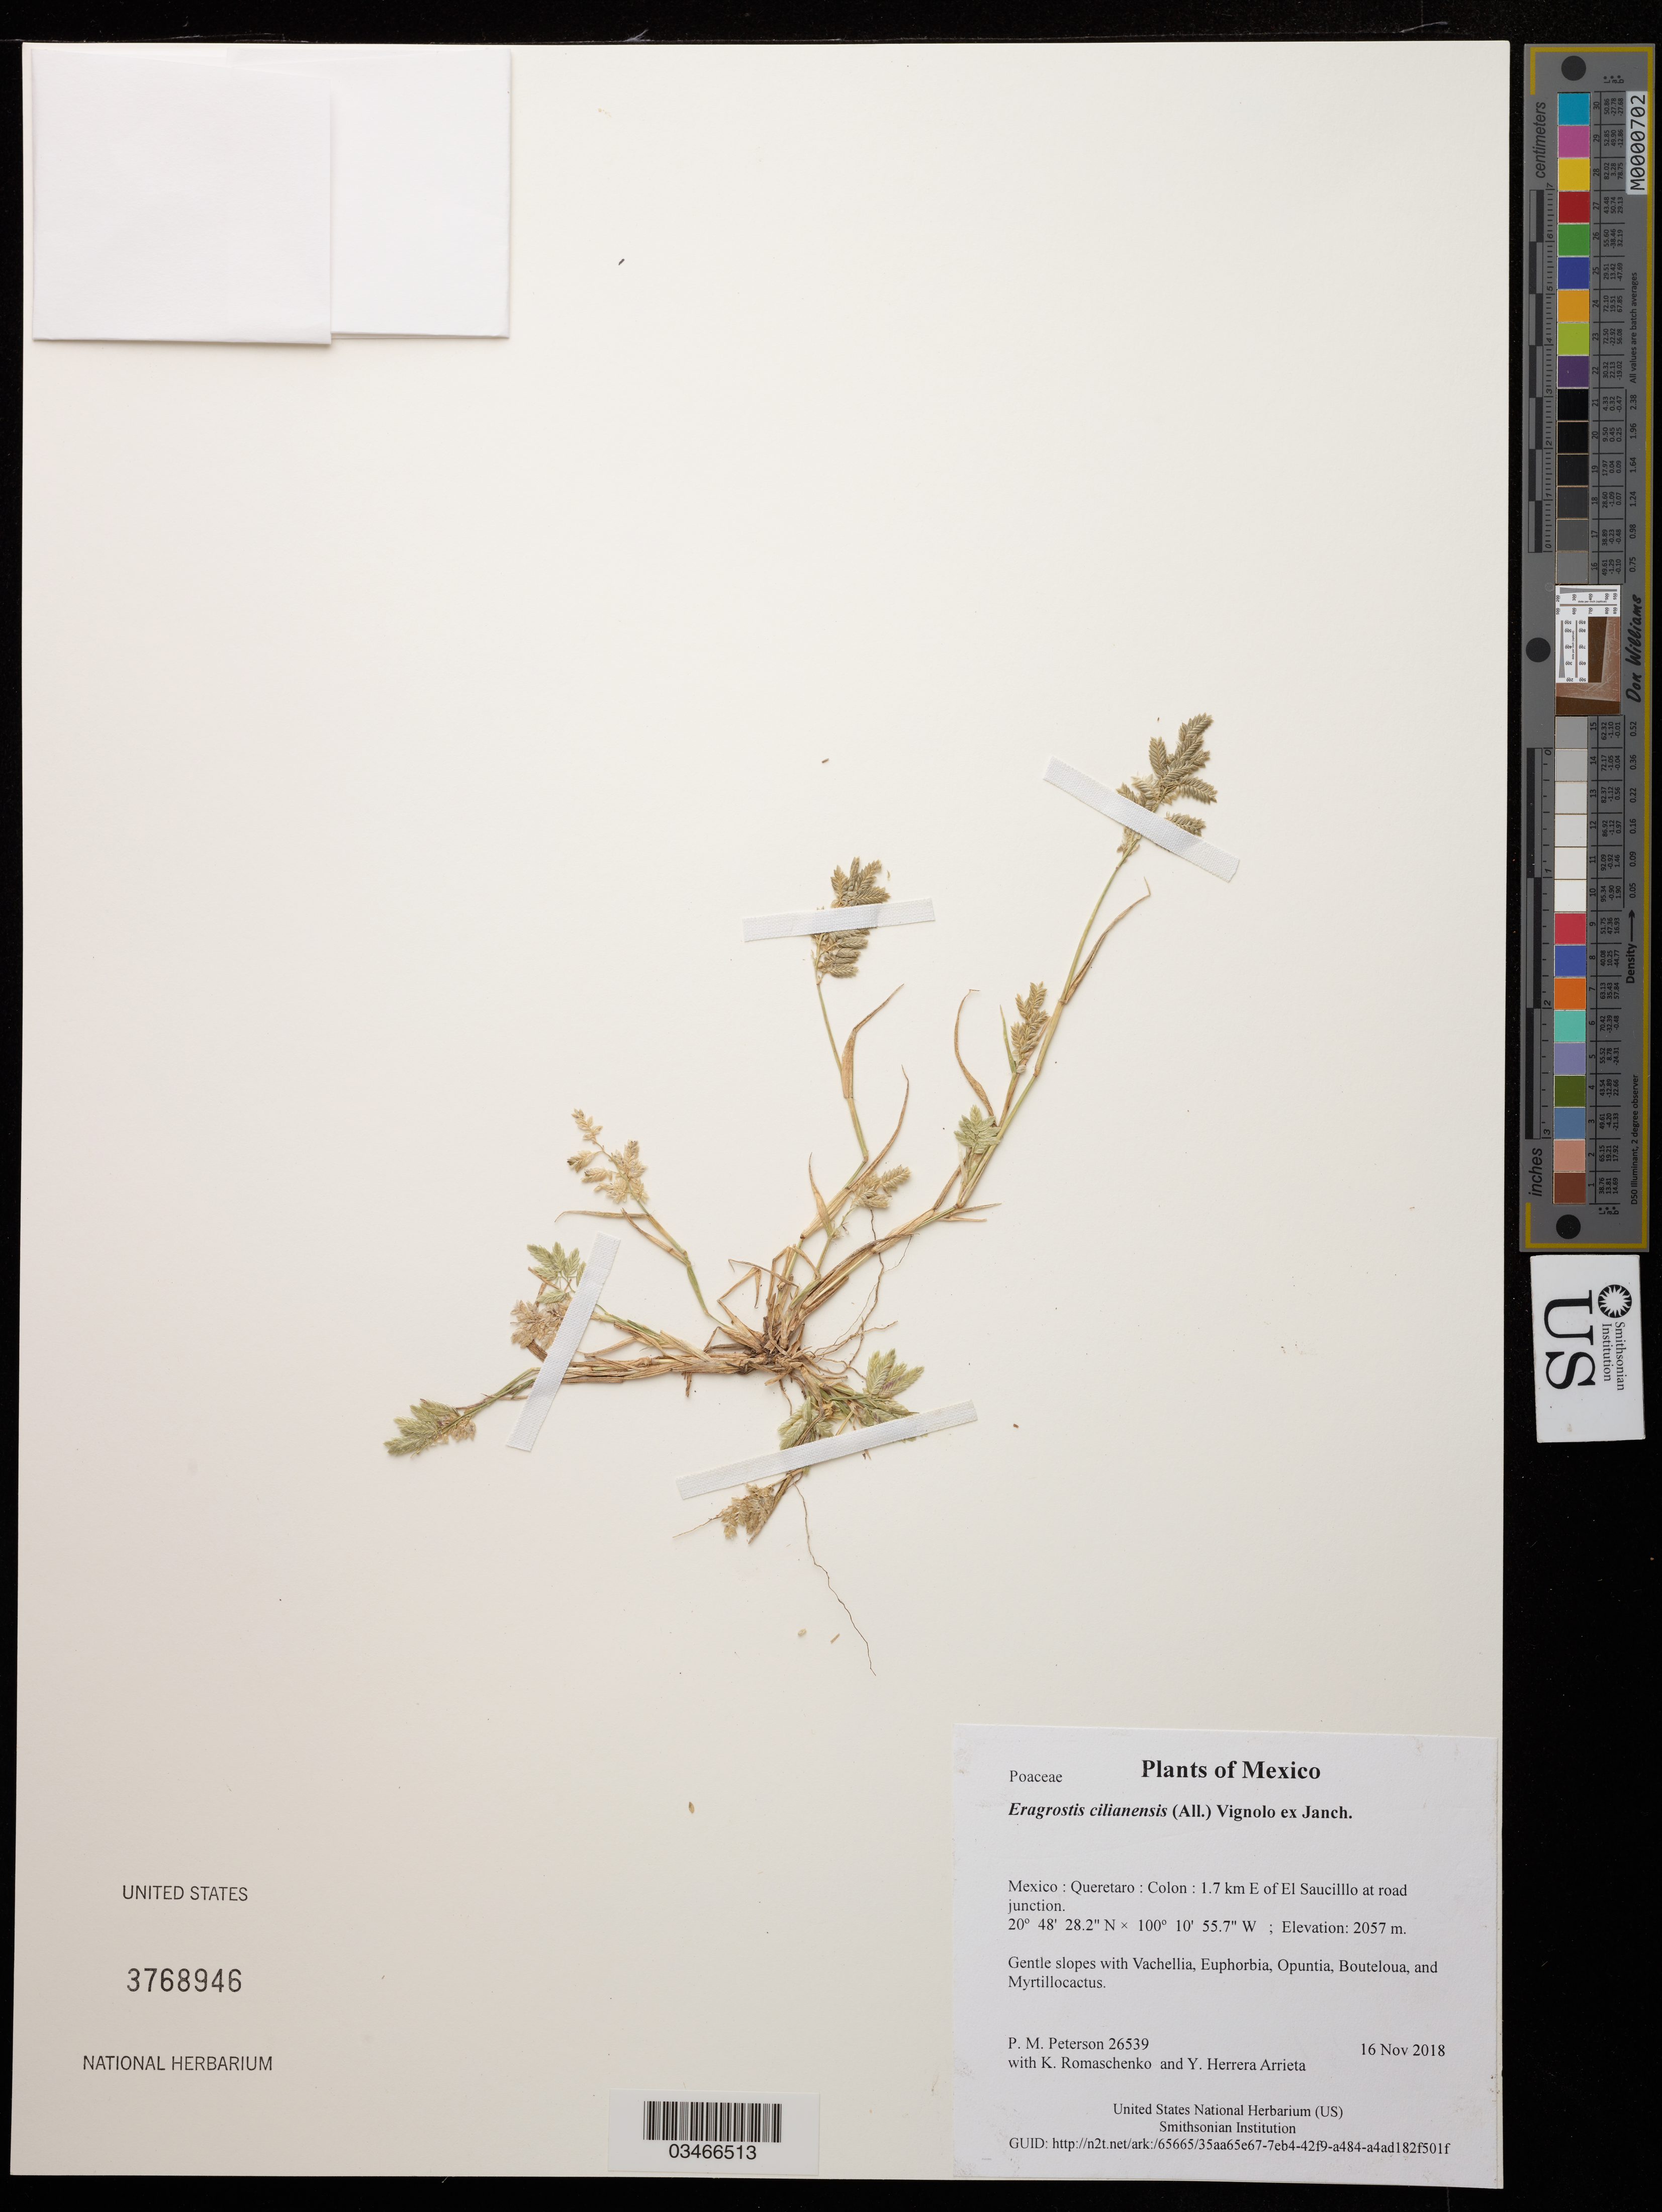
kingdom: Plantae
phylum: Tracheophyta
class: Liliopsida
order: Poales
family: Poaceae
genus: Eragrostis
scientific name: Eragrostis cilianensis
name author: (All.) Vignolo ex Janch.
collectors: P. M. Peterson, K. Romaschenko & Y. Herrera Arrieta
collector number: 26539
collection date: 2018-11-16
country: Mexico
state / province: Queretaro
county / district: Colon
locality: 1.7 km E of El Saucilllo at road junction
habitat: Gentle slopes with Vachellia, Euphorbia, Opuntia, Bouteloua, and Myrtillocactus.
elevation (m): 2057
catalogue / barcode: US 3768946